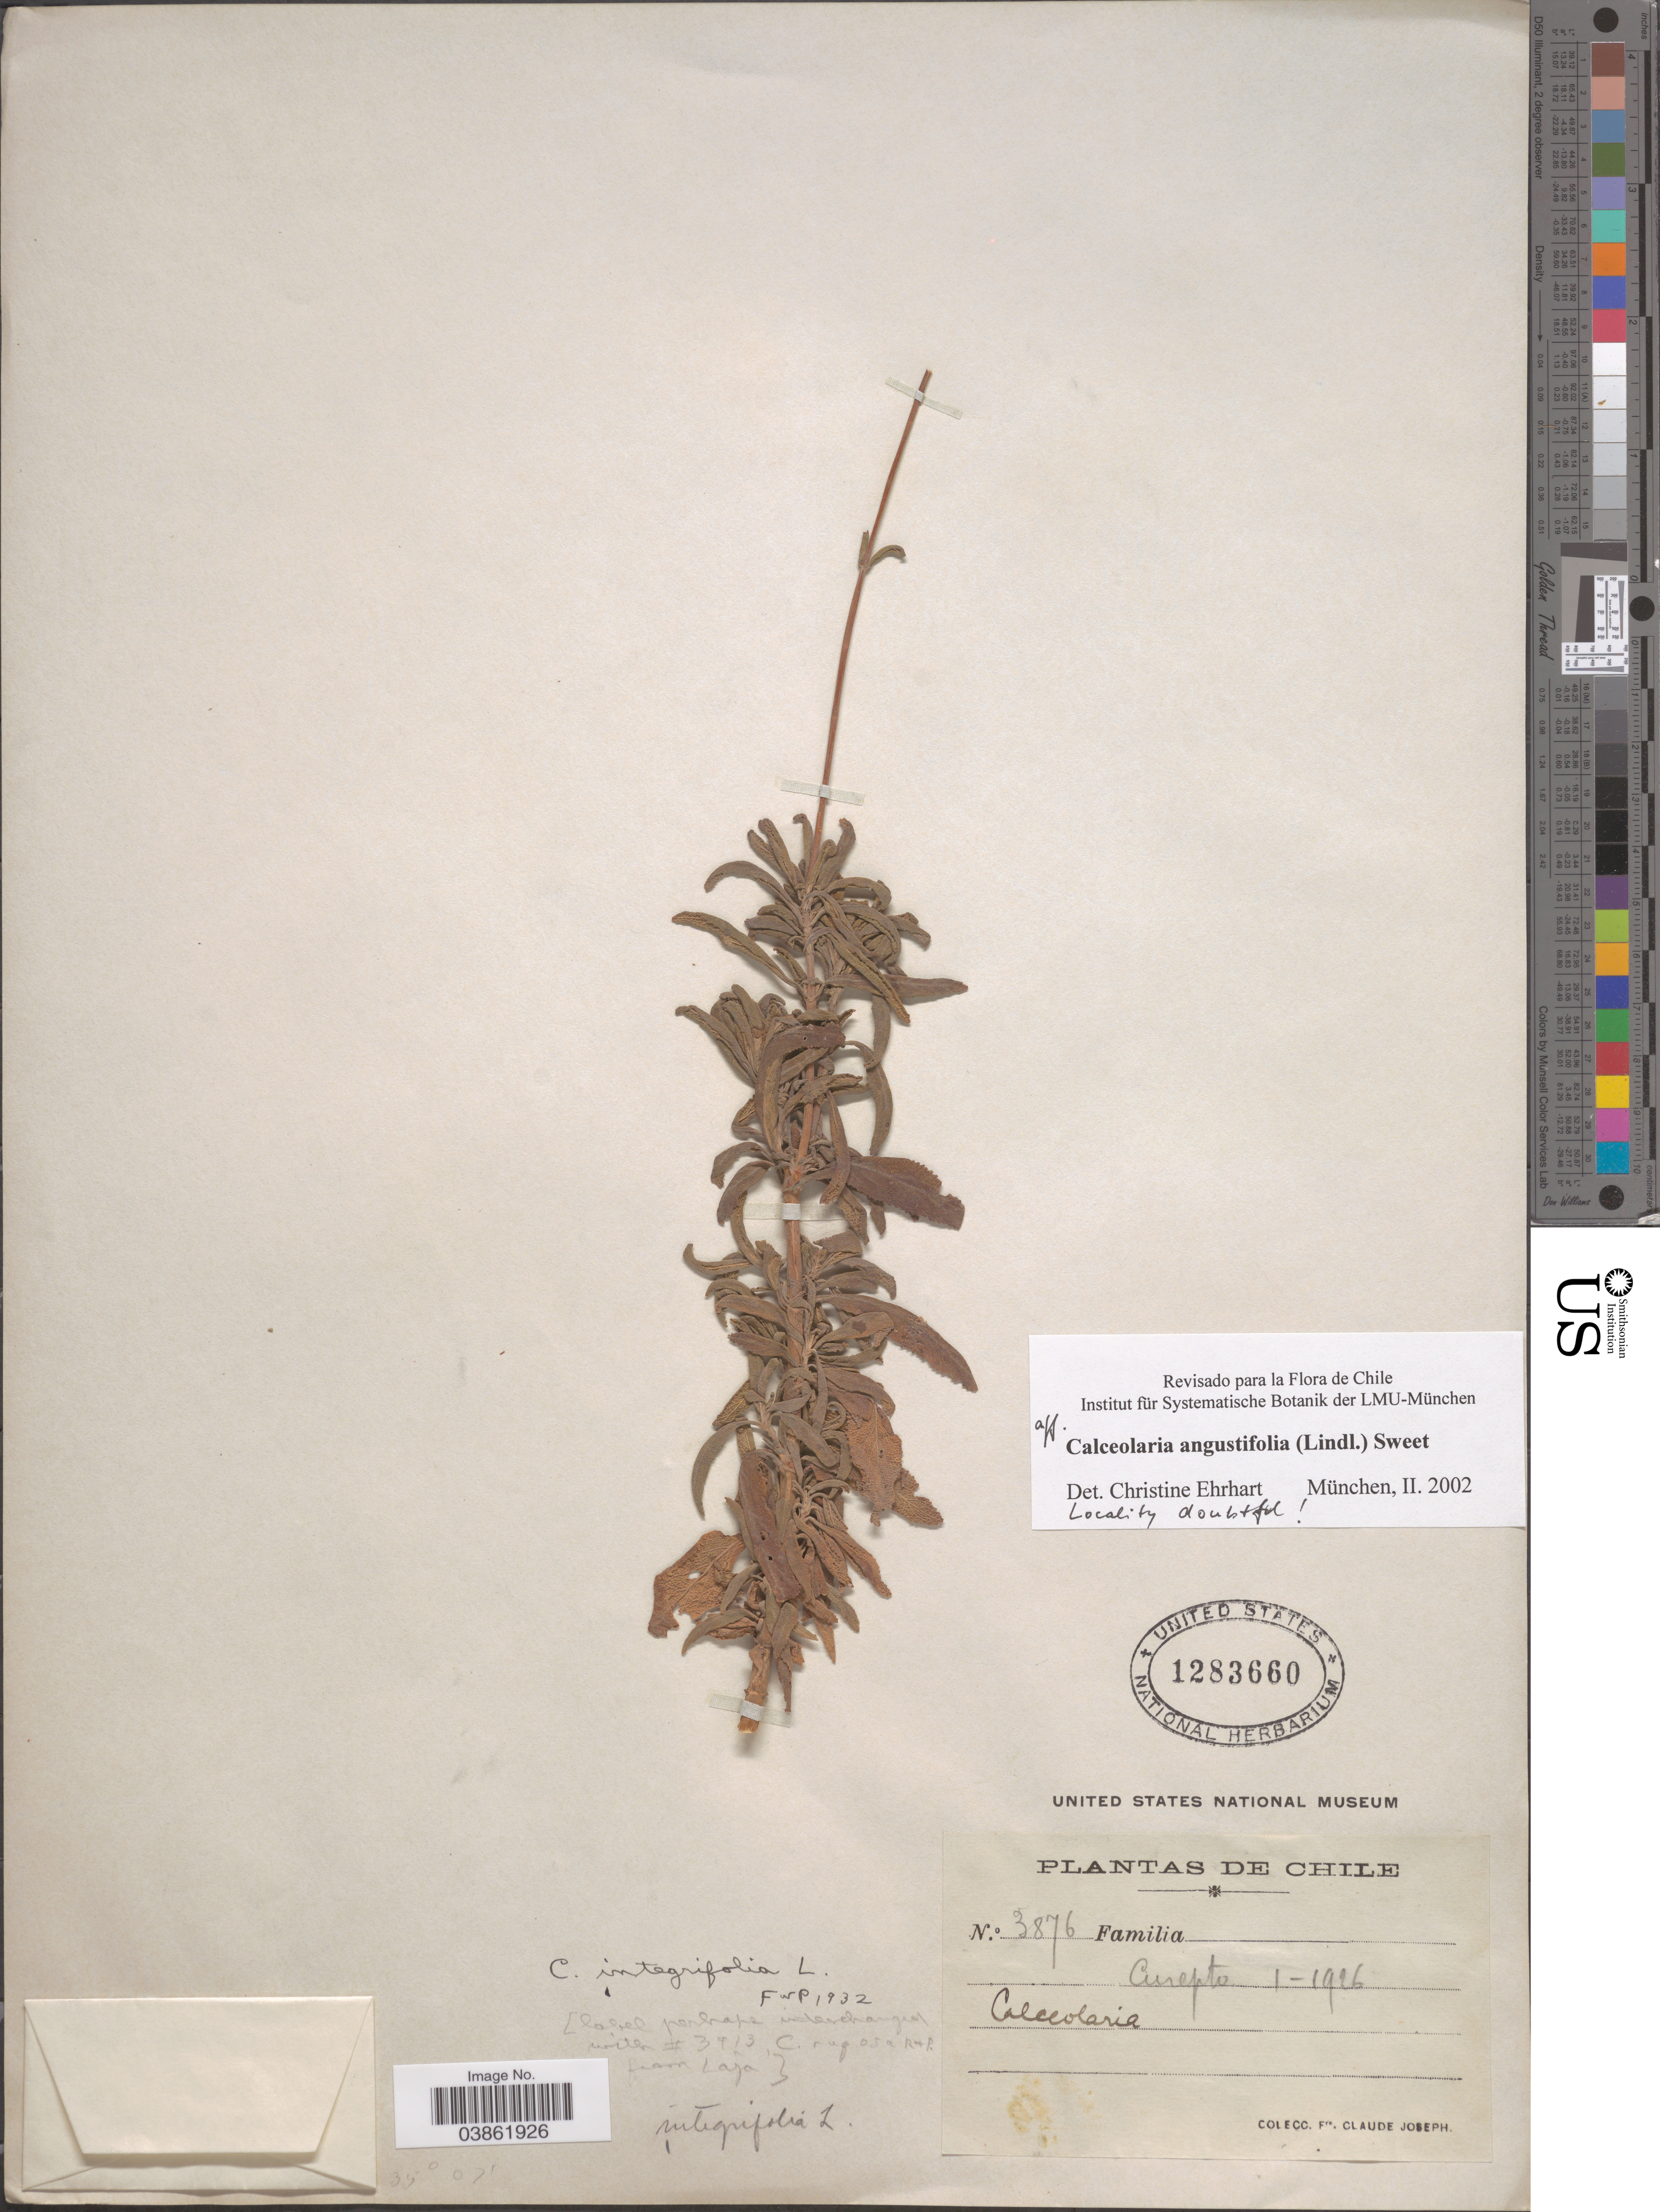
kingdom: Plantae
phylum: Tracheophyta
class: Magnoliopsida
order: Lamiales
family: Calceolariaceae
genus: Calceolaria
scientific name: Calceolaria angustifolia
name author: (Lindl.) Sweet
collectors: Bro. Claude-Joseph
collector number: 3876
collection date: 1926-01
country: Chile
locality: Curepto.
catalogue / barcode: US 1283660